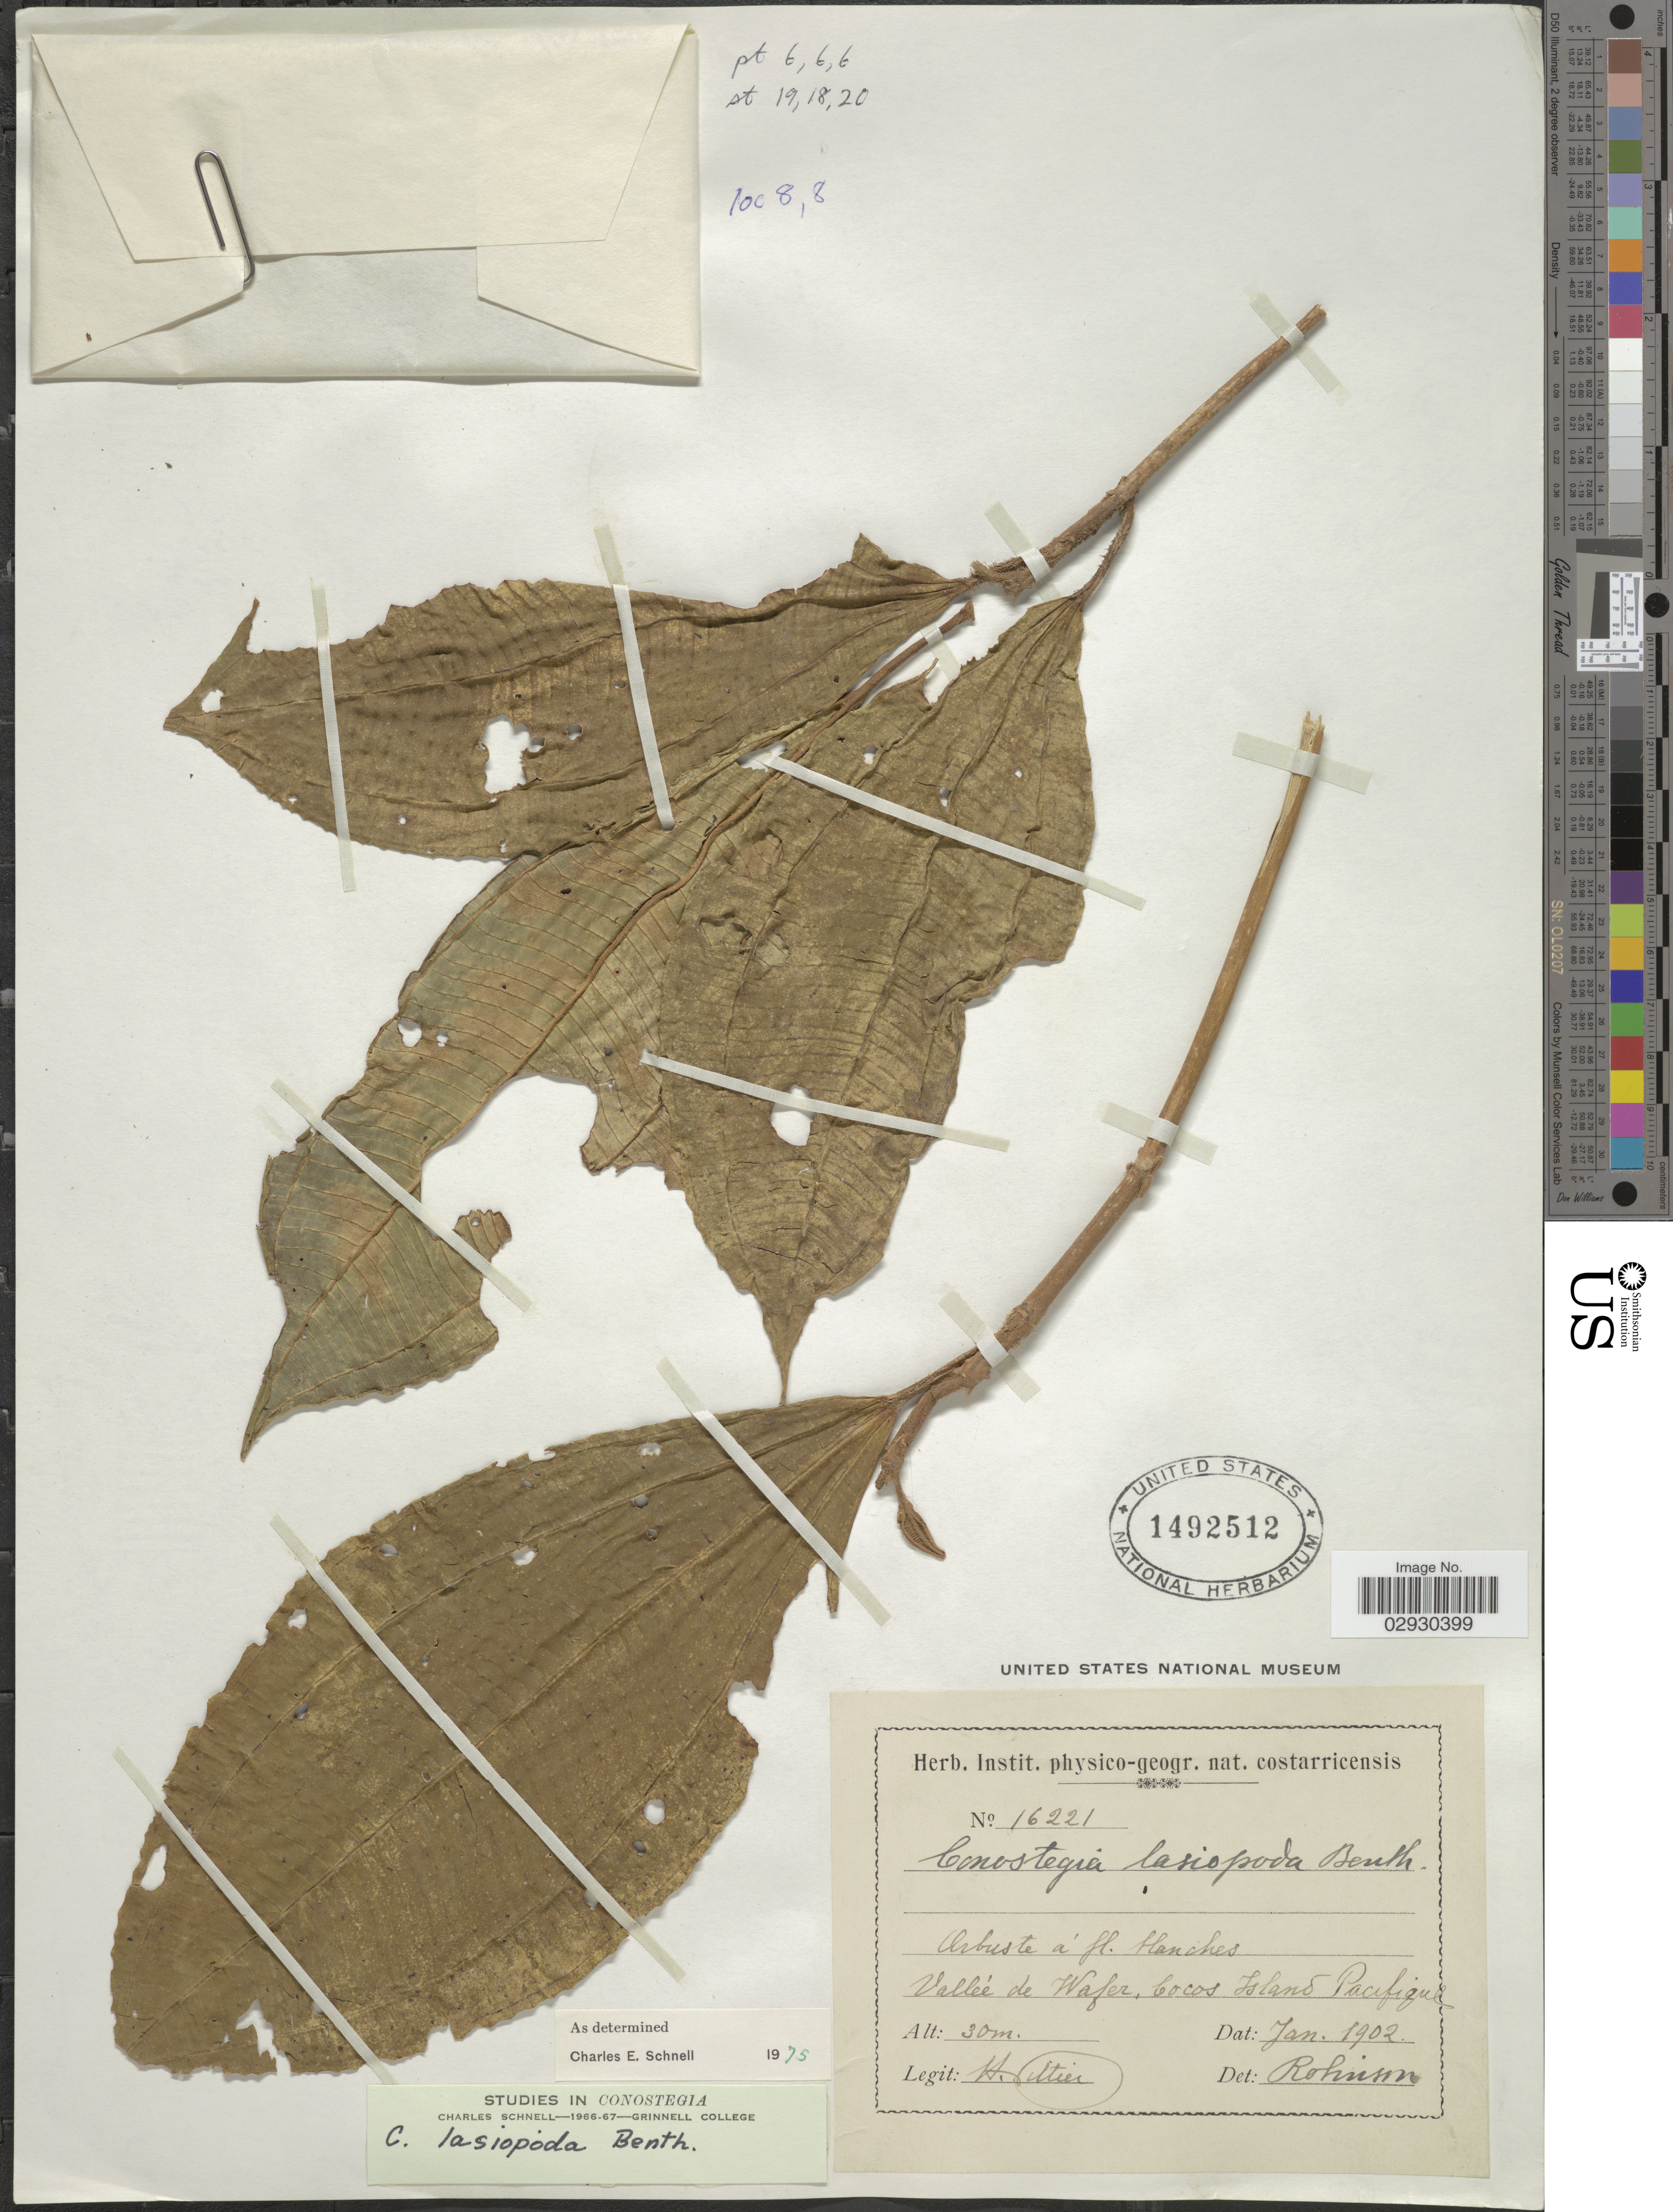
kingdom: Plantae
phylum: Tracheophyta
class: Magnoliopsida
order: Myrtales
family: Melastomataceae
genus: Conostegia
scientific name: Conostegia lasiopoda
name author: Benth.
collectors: H. F. Pittier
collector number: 16221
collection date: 1902-01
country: Costa Rica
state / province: Puntarenas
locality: Vallée de Wafer, Cocos Island Pacifique.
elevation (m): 30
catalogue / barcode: US 1492512